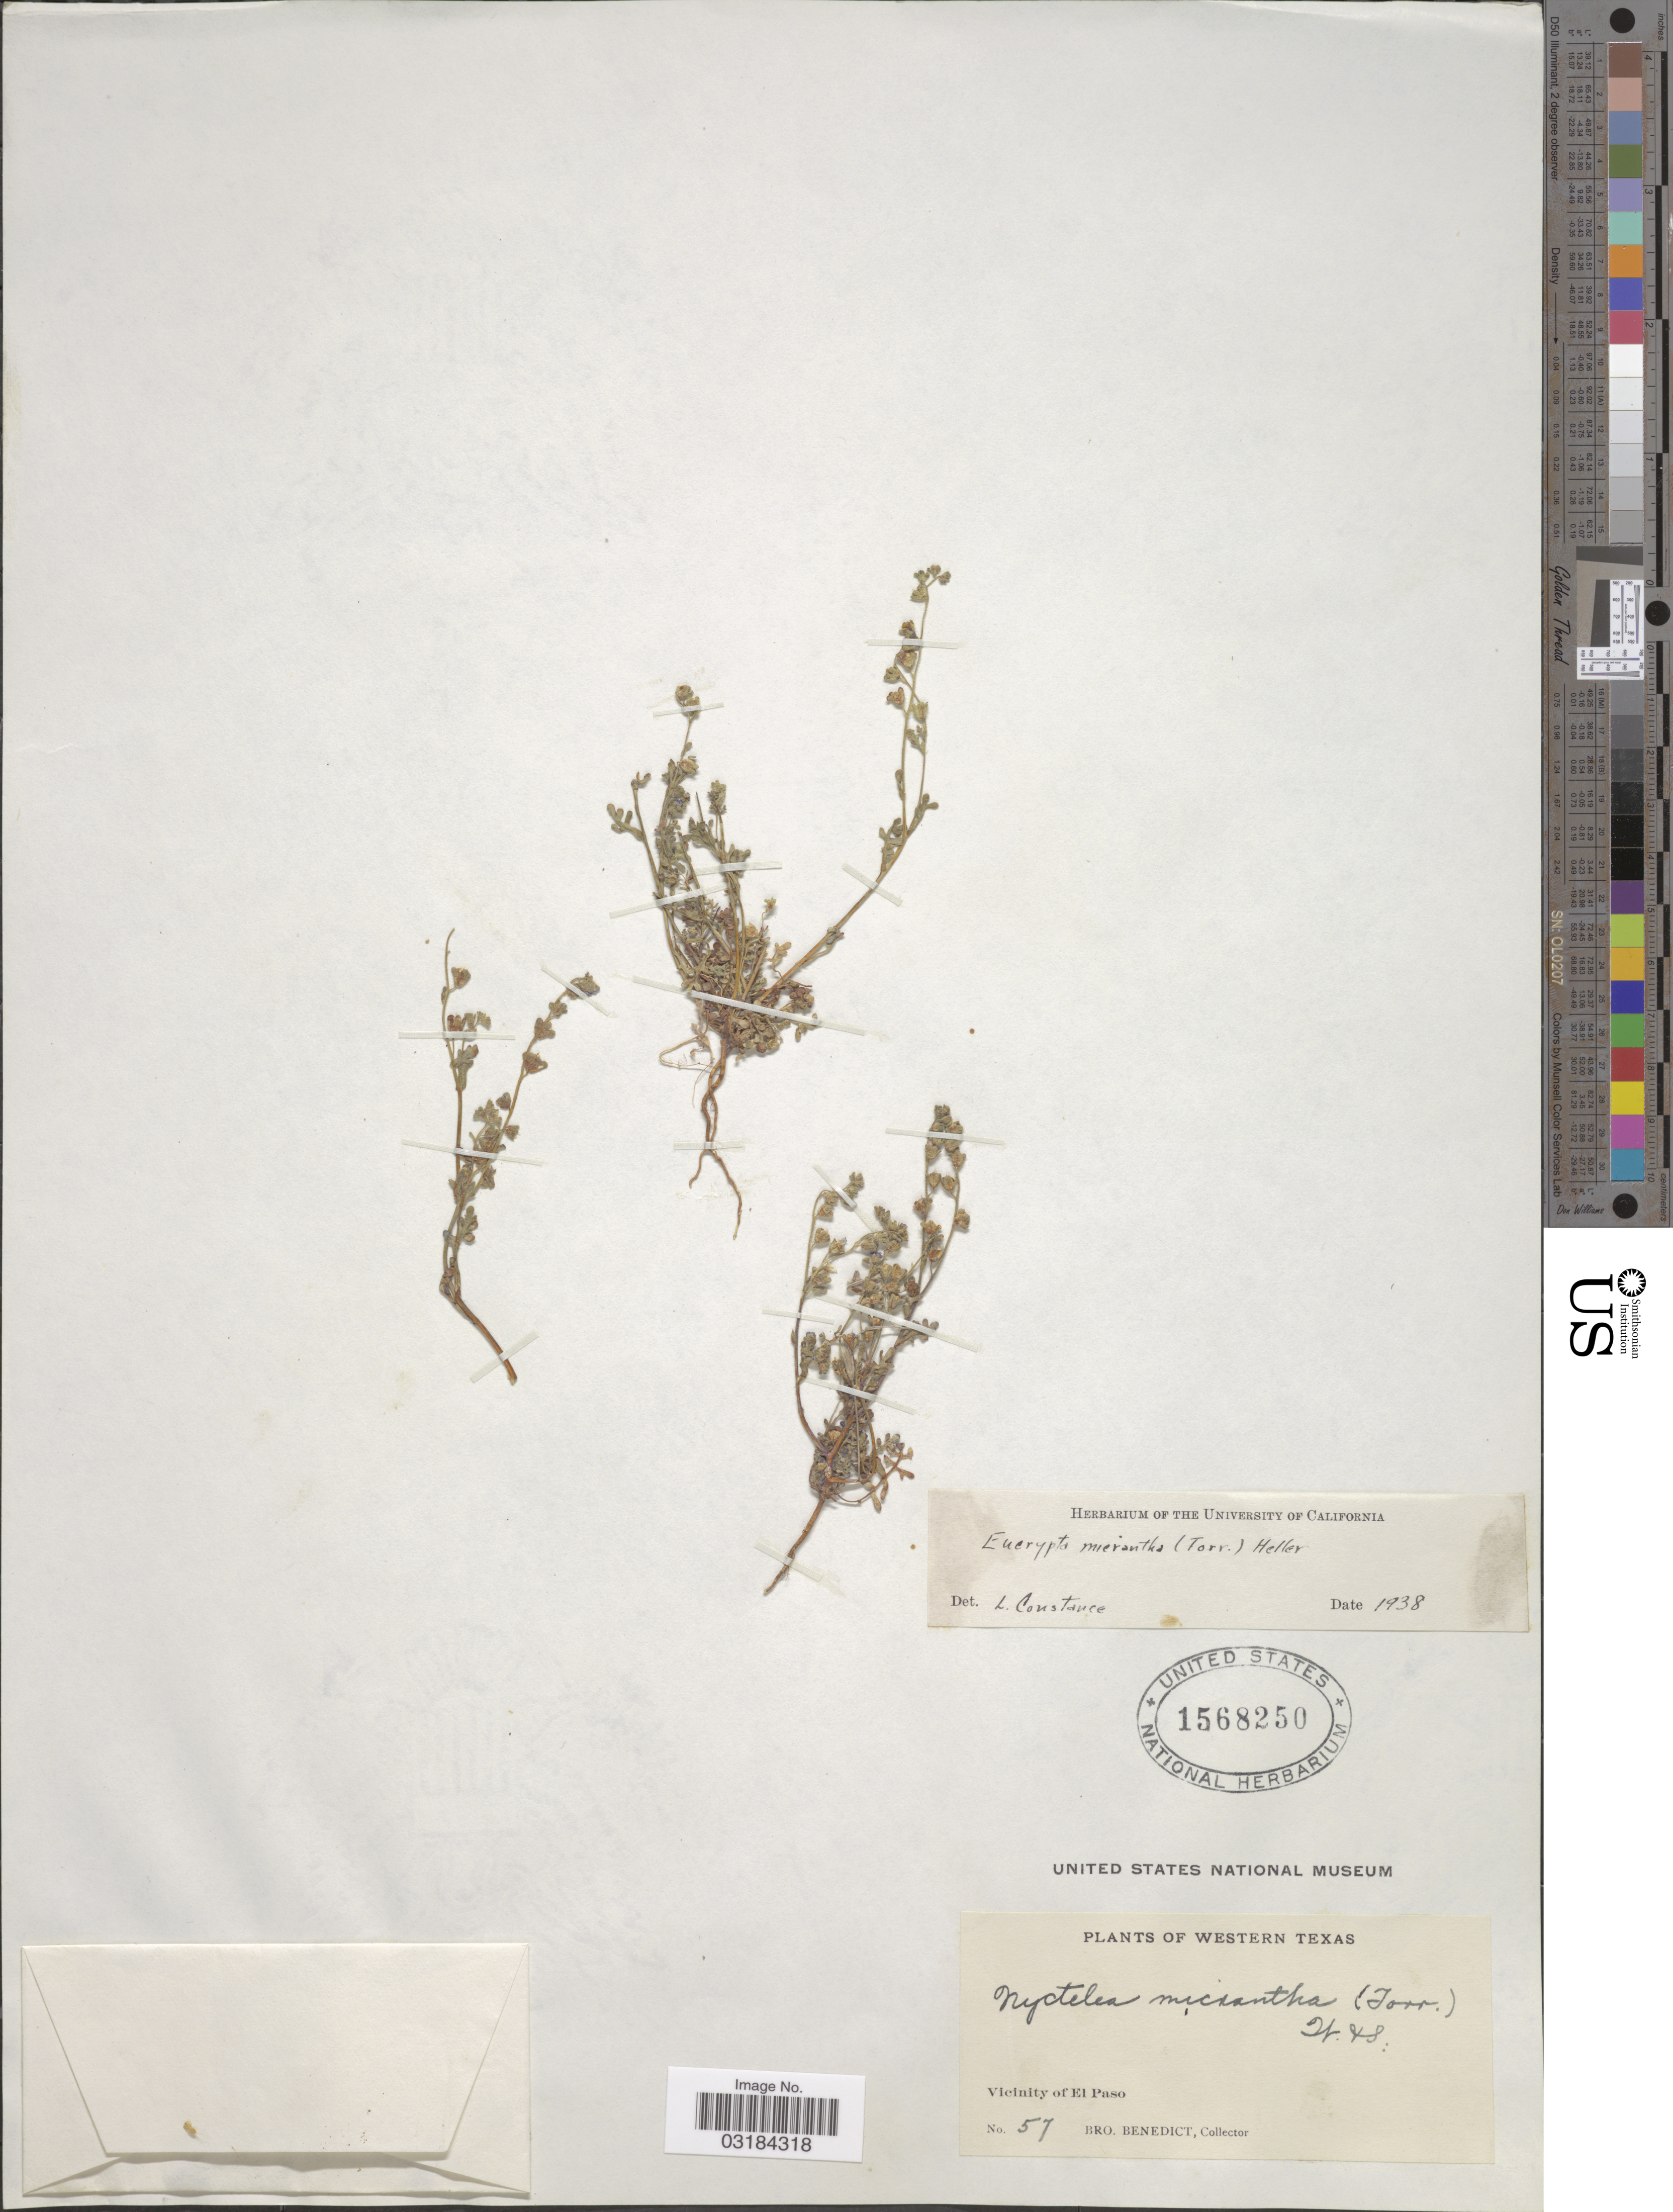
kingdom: Plantae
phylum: Tracheophyta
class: Magnoliopsida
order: Boraginales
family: Hydrophyllaceae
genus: Eucrypta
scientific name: Eucrypta micrantha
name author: (Torr.) A. Heller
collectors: Bro. Benedict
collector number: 57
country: United States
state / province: Texas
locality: Western Texas. Vicinity of El Paso.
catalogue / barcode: US 1568250